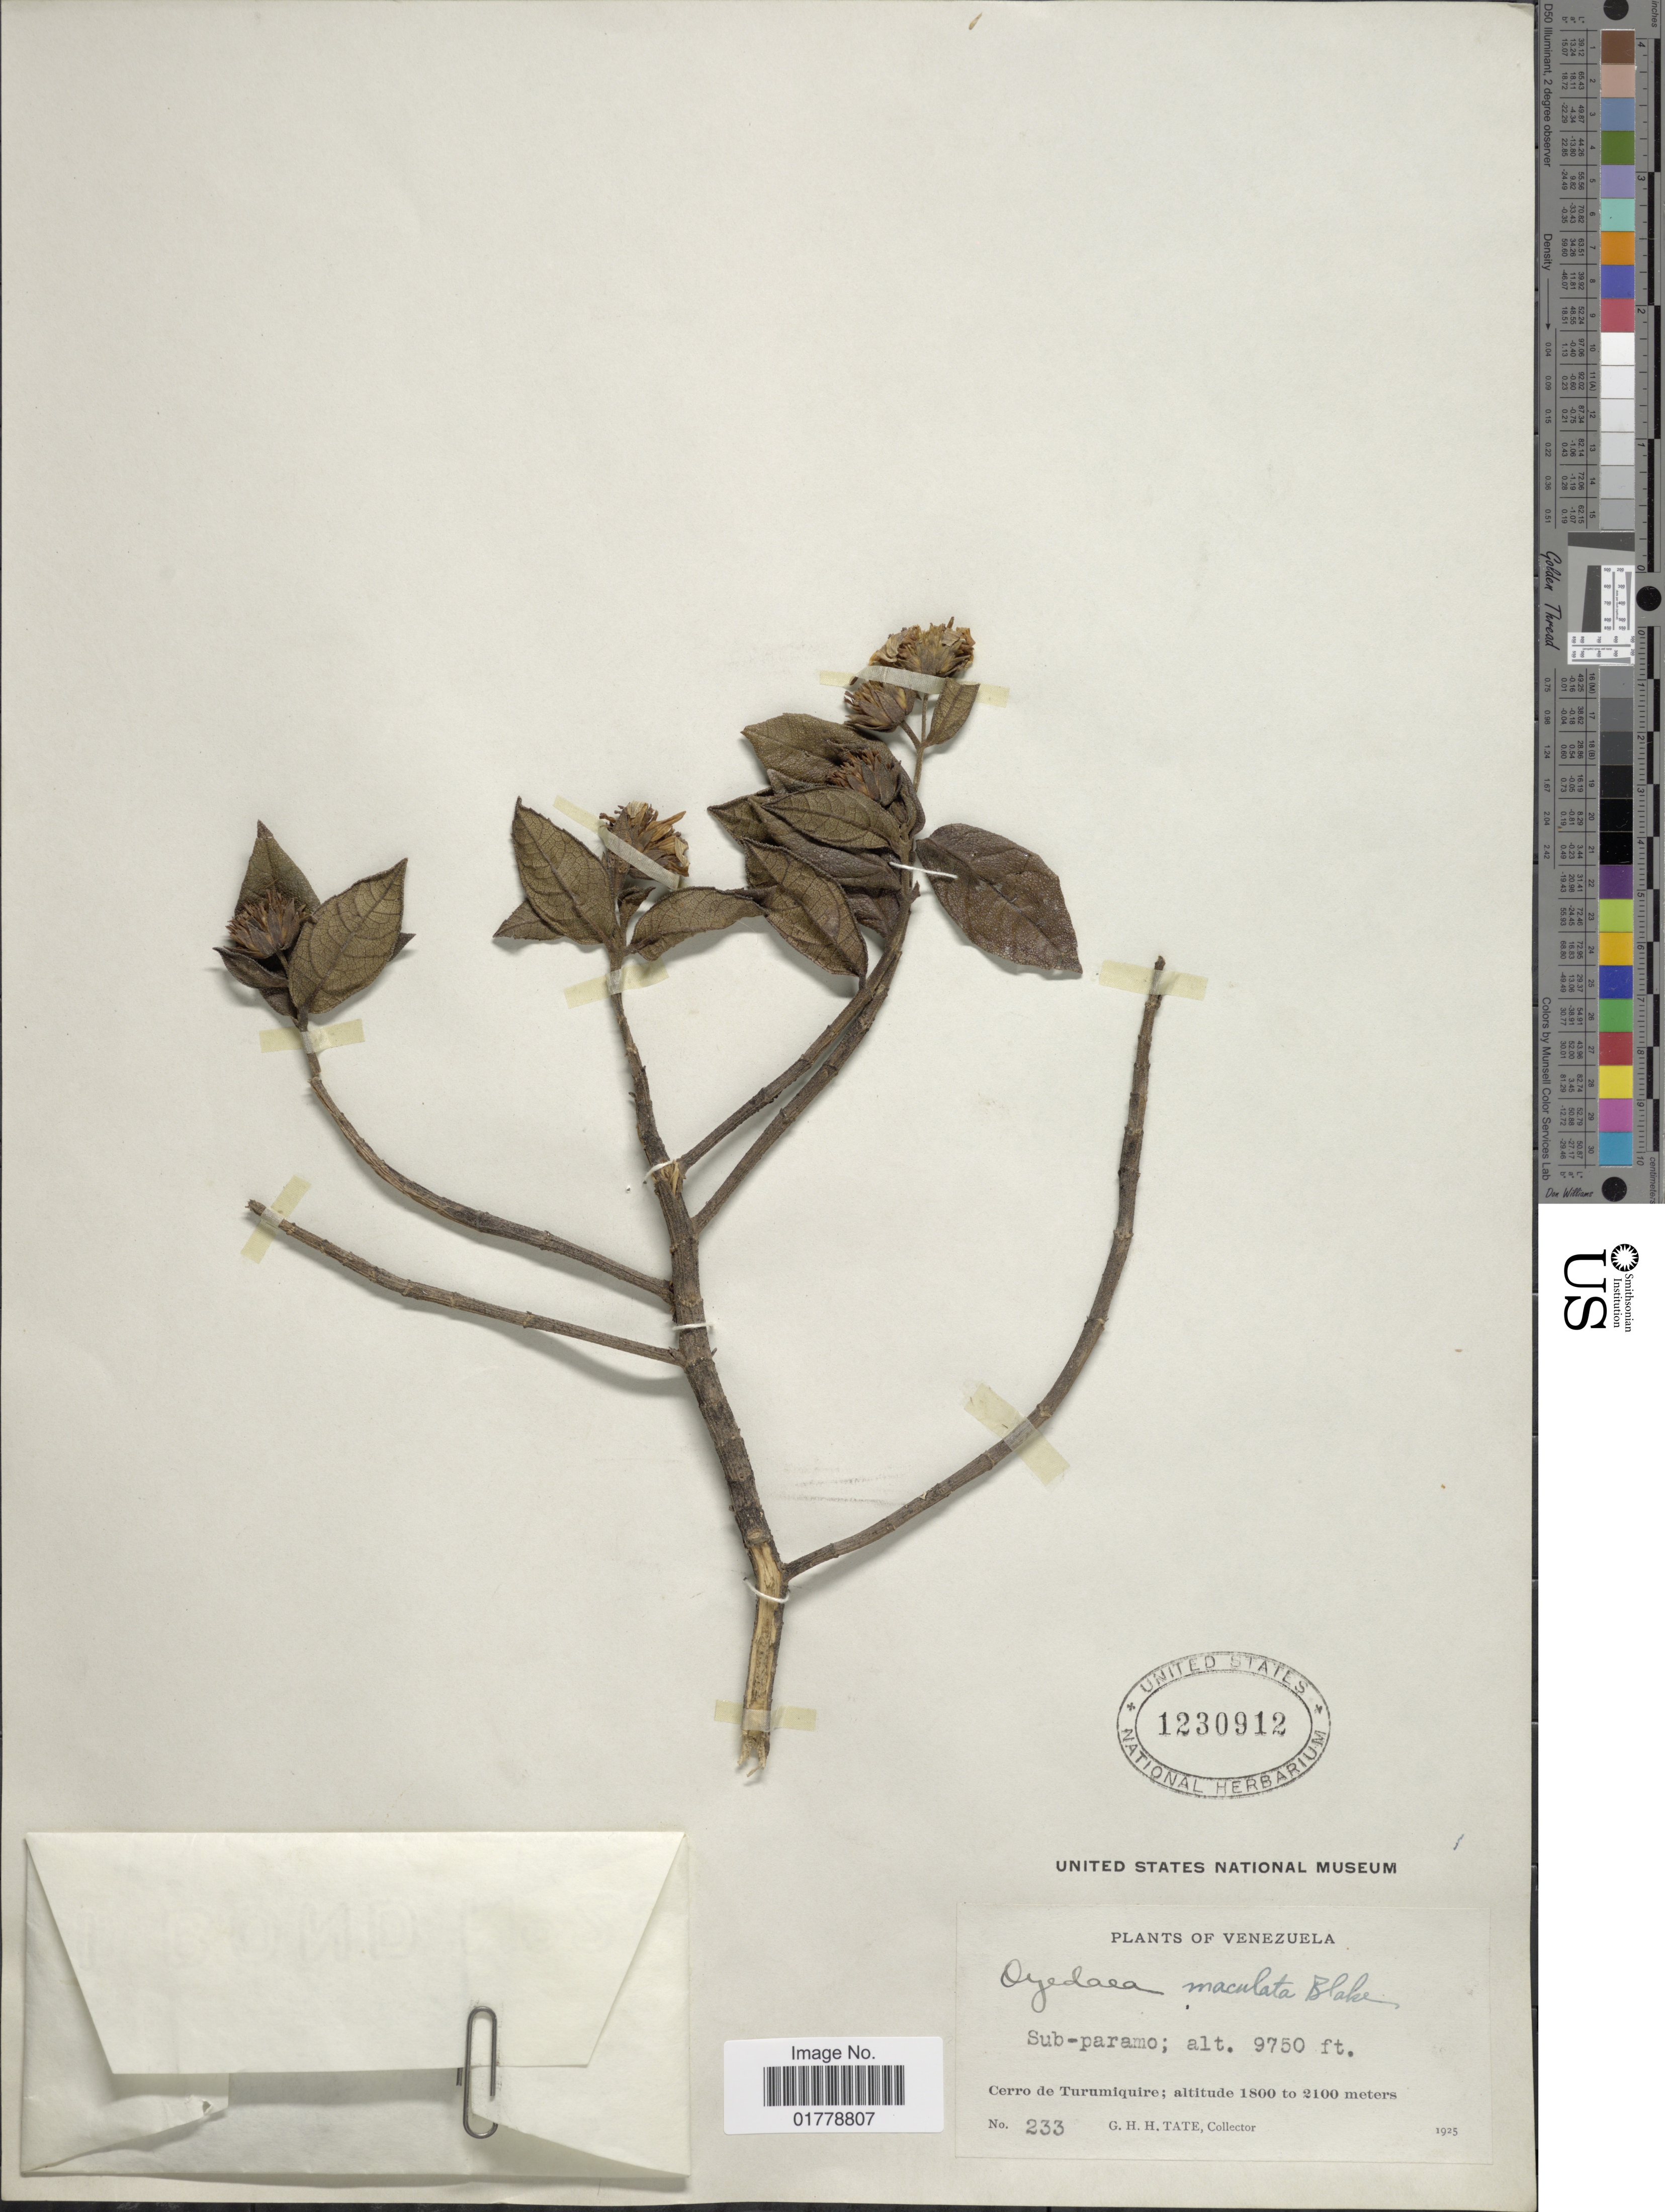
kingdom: Plantae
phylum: Tracheophyta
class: Magnoliopsida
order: Asterales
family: Asteraceae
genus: Oyedaea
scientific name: Oyedaea maculata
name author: S.F. Blake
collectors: G. H. H.Tate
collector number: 233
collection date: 1925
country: Venezuela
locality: Sub-paramo. Cerro de Turumiquire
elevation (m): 1800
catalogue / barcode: US 1230912